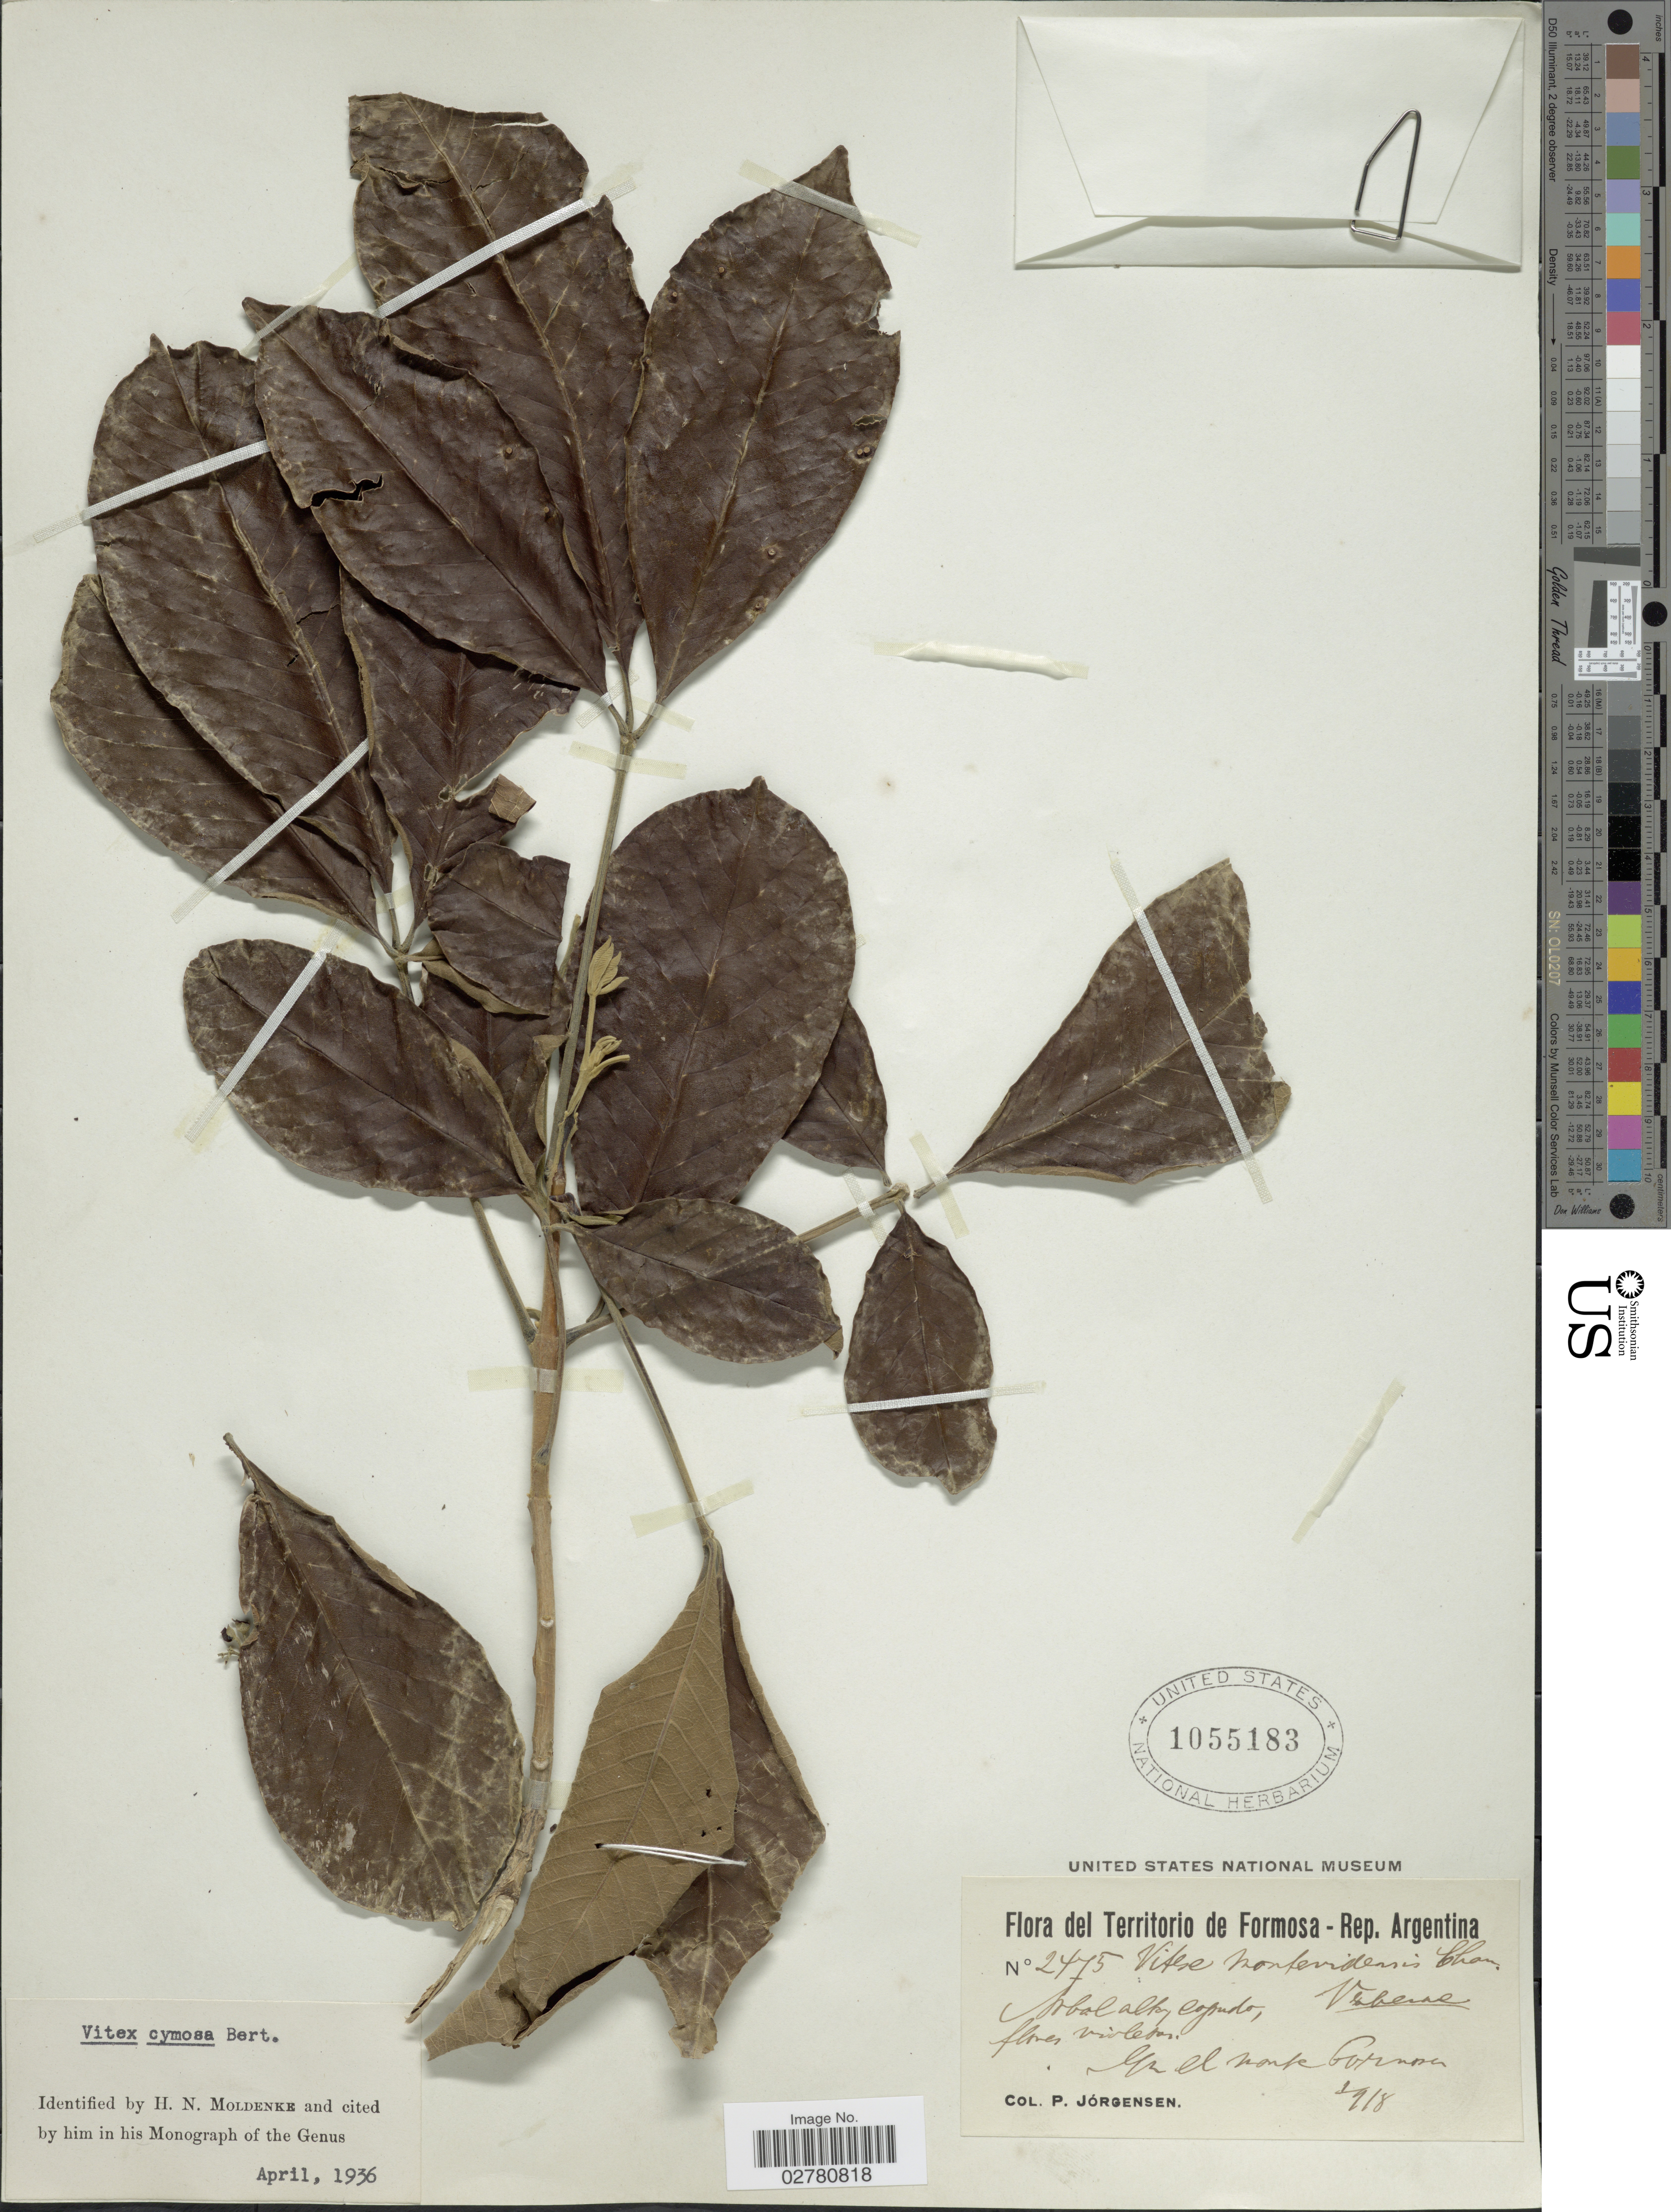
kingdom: Plantae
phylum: Tracheophyta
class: Magnoliopsida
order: Lamiales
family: Lamiaceae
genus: Vitex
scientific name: Vitex cymosa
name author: Bertero ex Spreng.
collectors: P. Jörgensen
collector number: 2475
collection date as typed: Transcribed d/m/y: 1/4/8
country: Argentina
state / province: Formosa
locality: Territorio de Formosa. En el monte Gorumpa.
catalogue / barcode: US 1055183